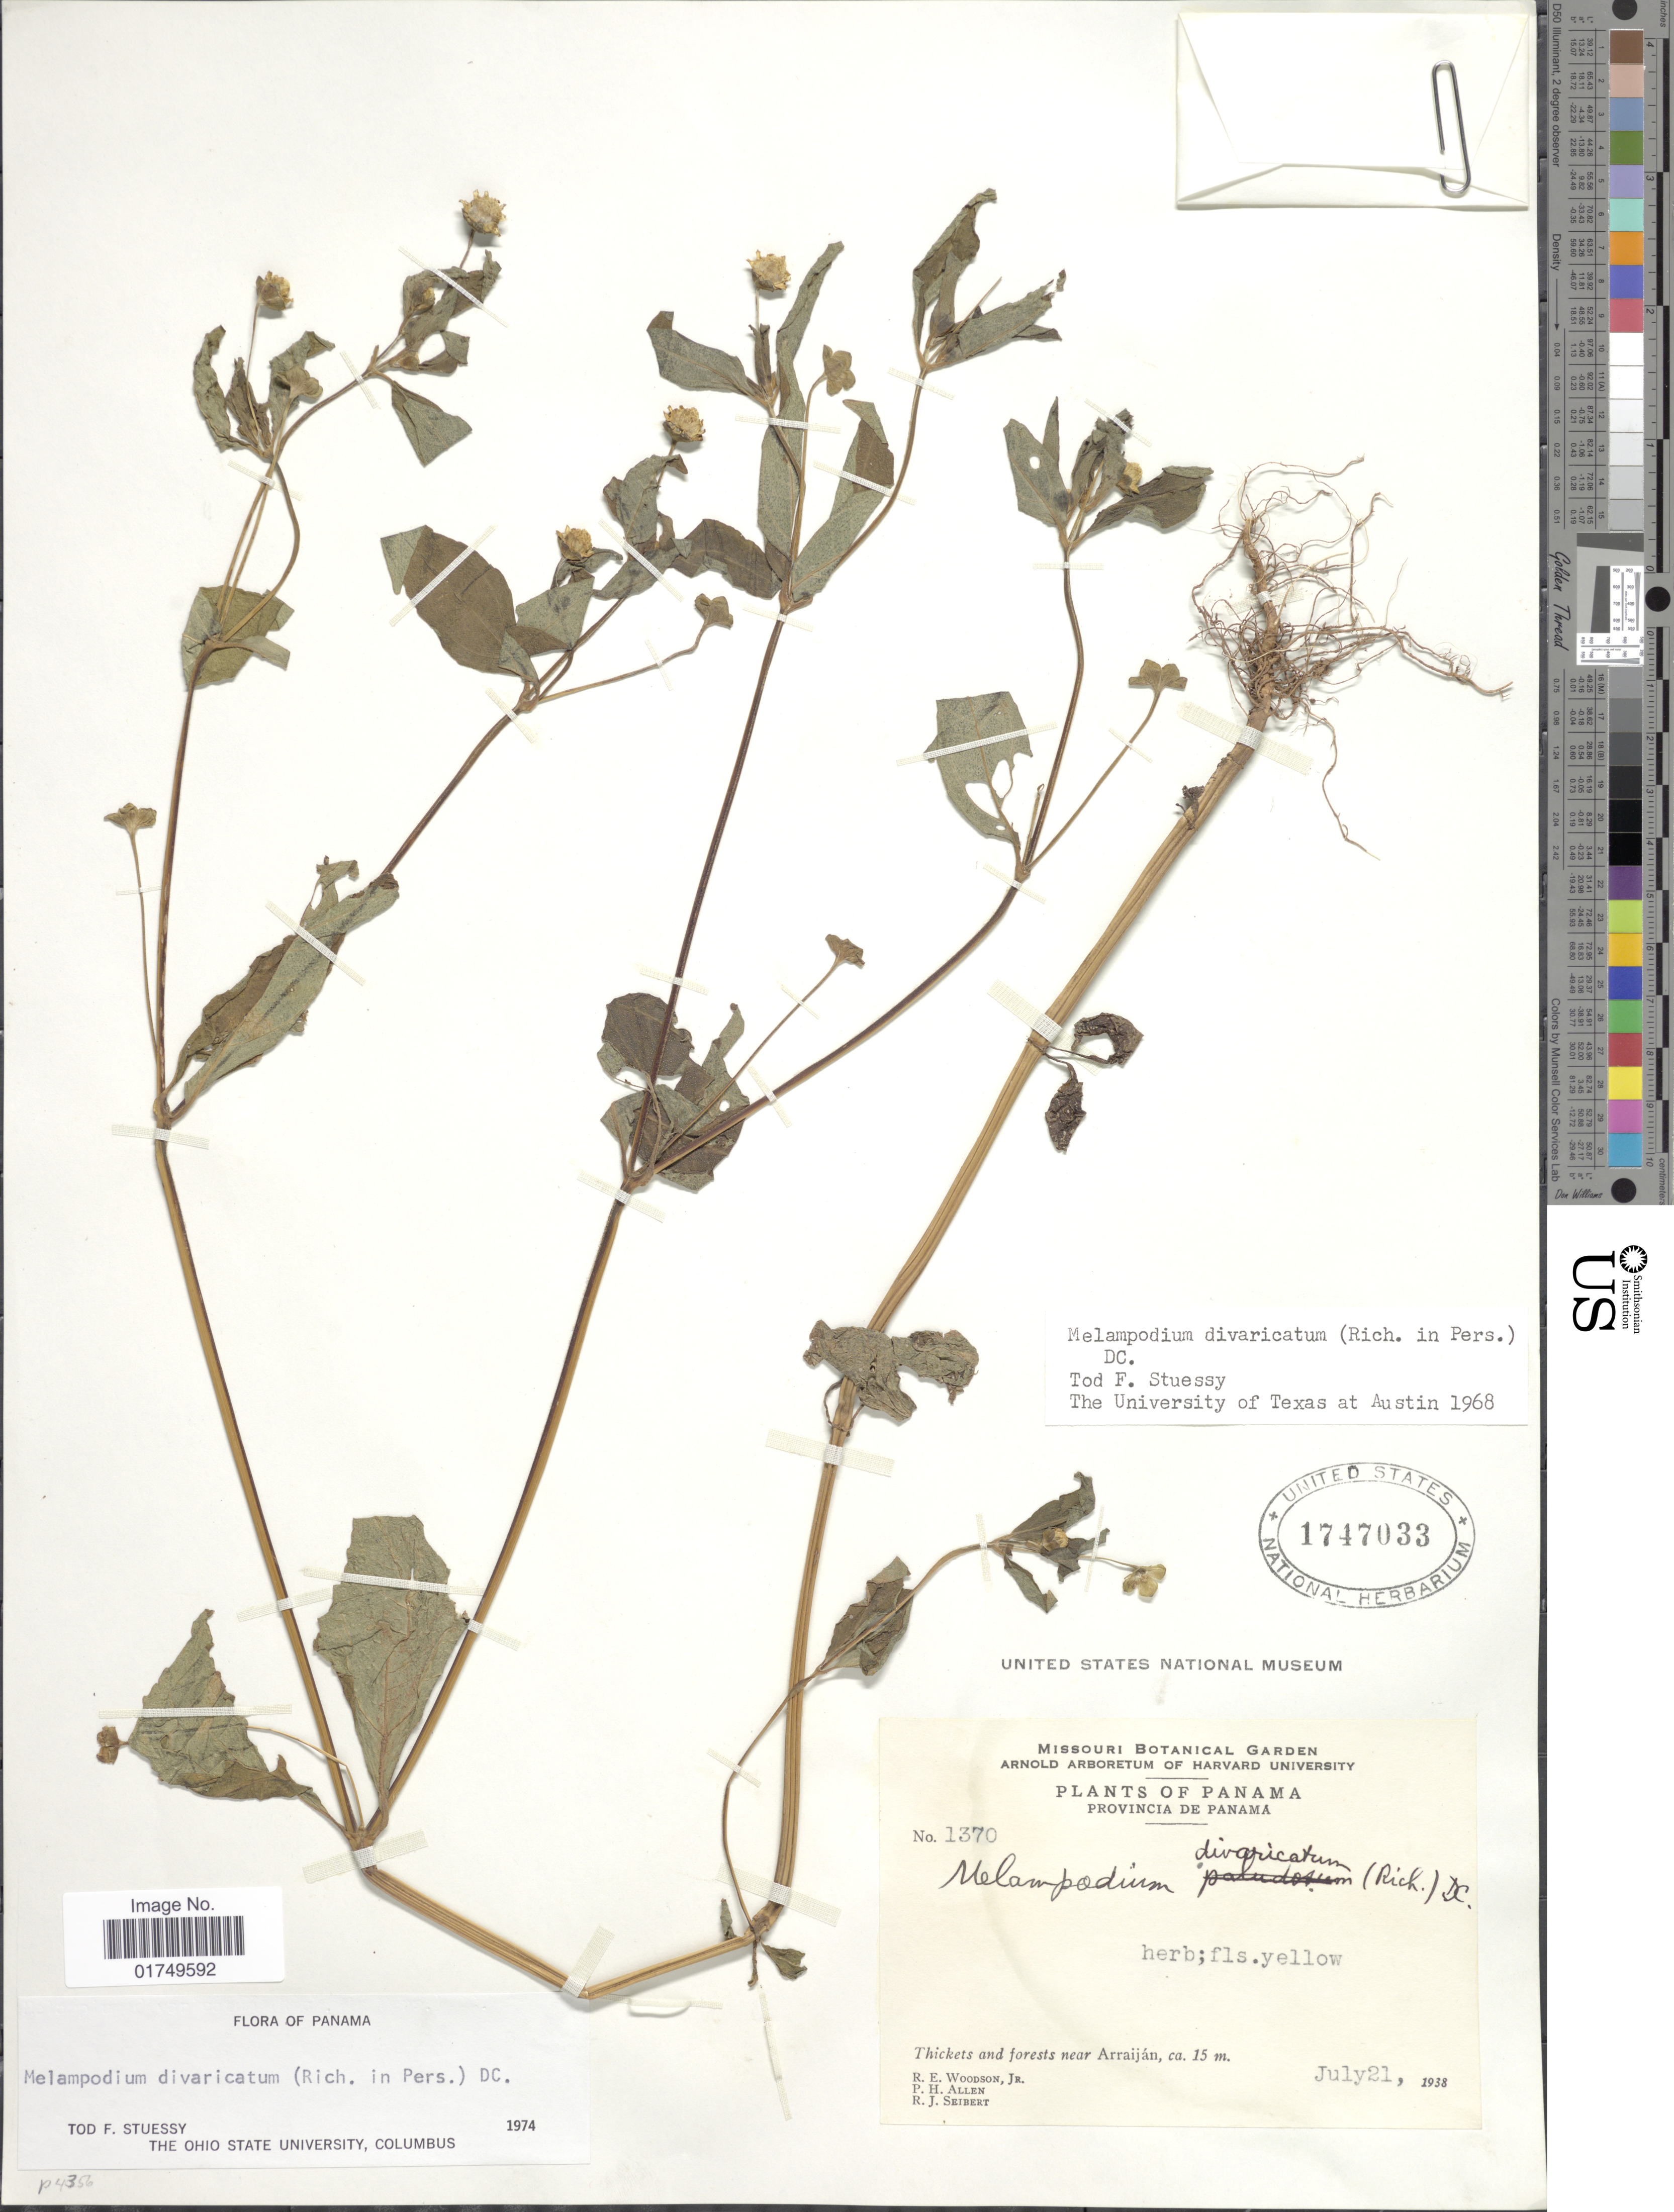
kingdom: Plantae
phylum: Tracheophyta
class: Magnoliopsida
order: Asterales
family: Asteraceae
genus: Melampodium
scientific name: Melampodium divaricatum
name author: (Rich.) DC.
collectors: R. E. Woodson, P. H. Allen & R. J. Seibert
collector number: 1370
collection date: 1938-07-21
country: Panama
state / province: Panamá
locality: Thickets and forest near Arraijan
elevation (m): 15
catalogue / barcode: US 1747033